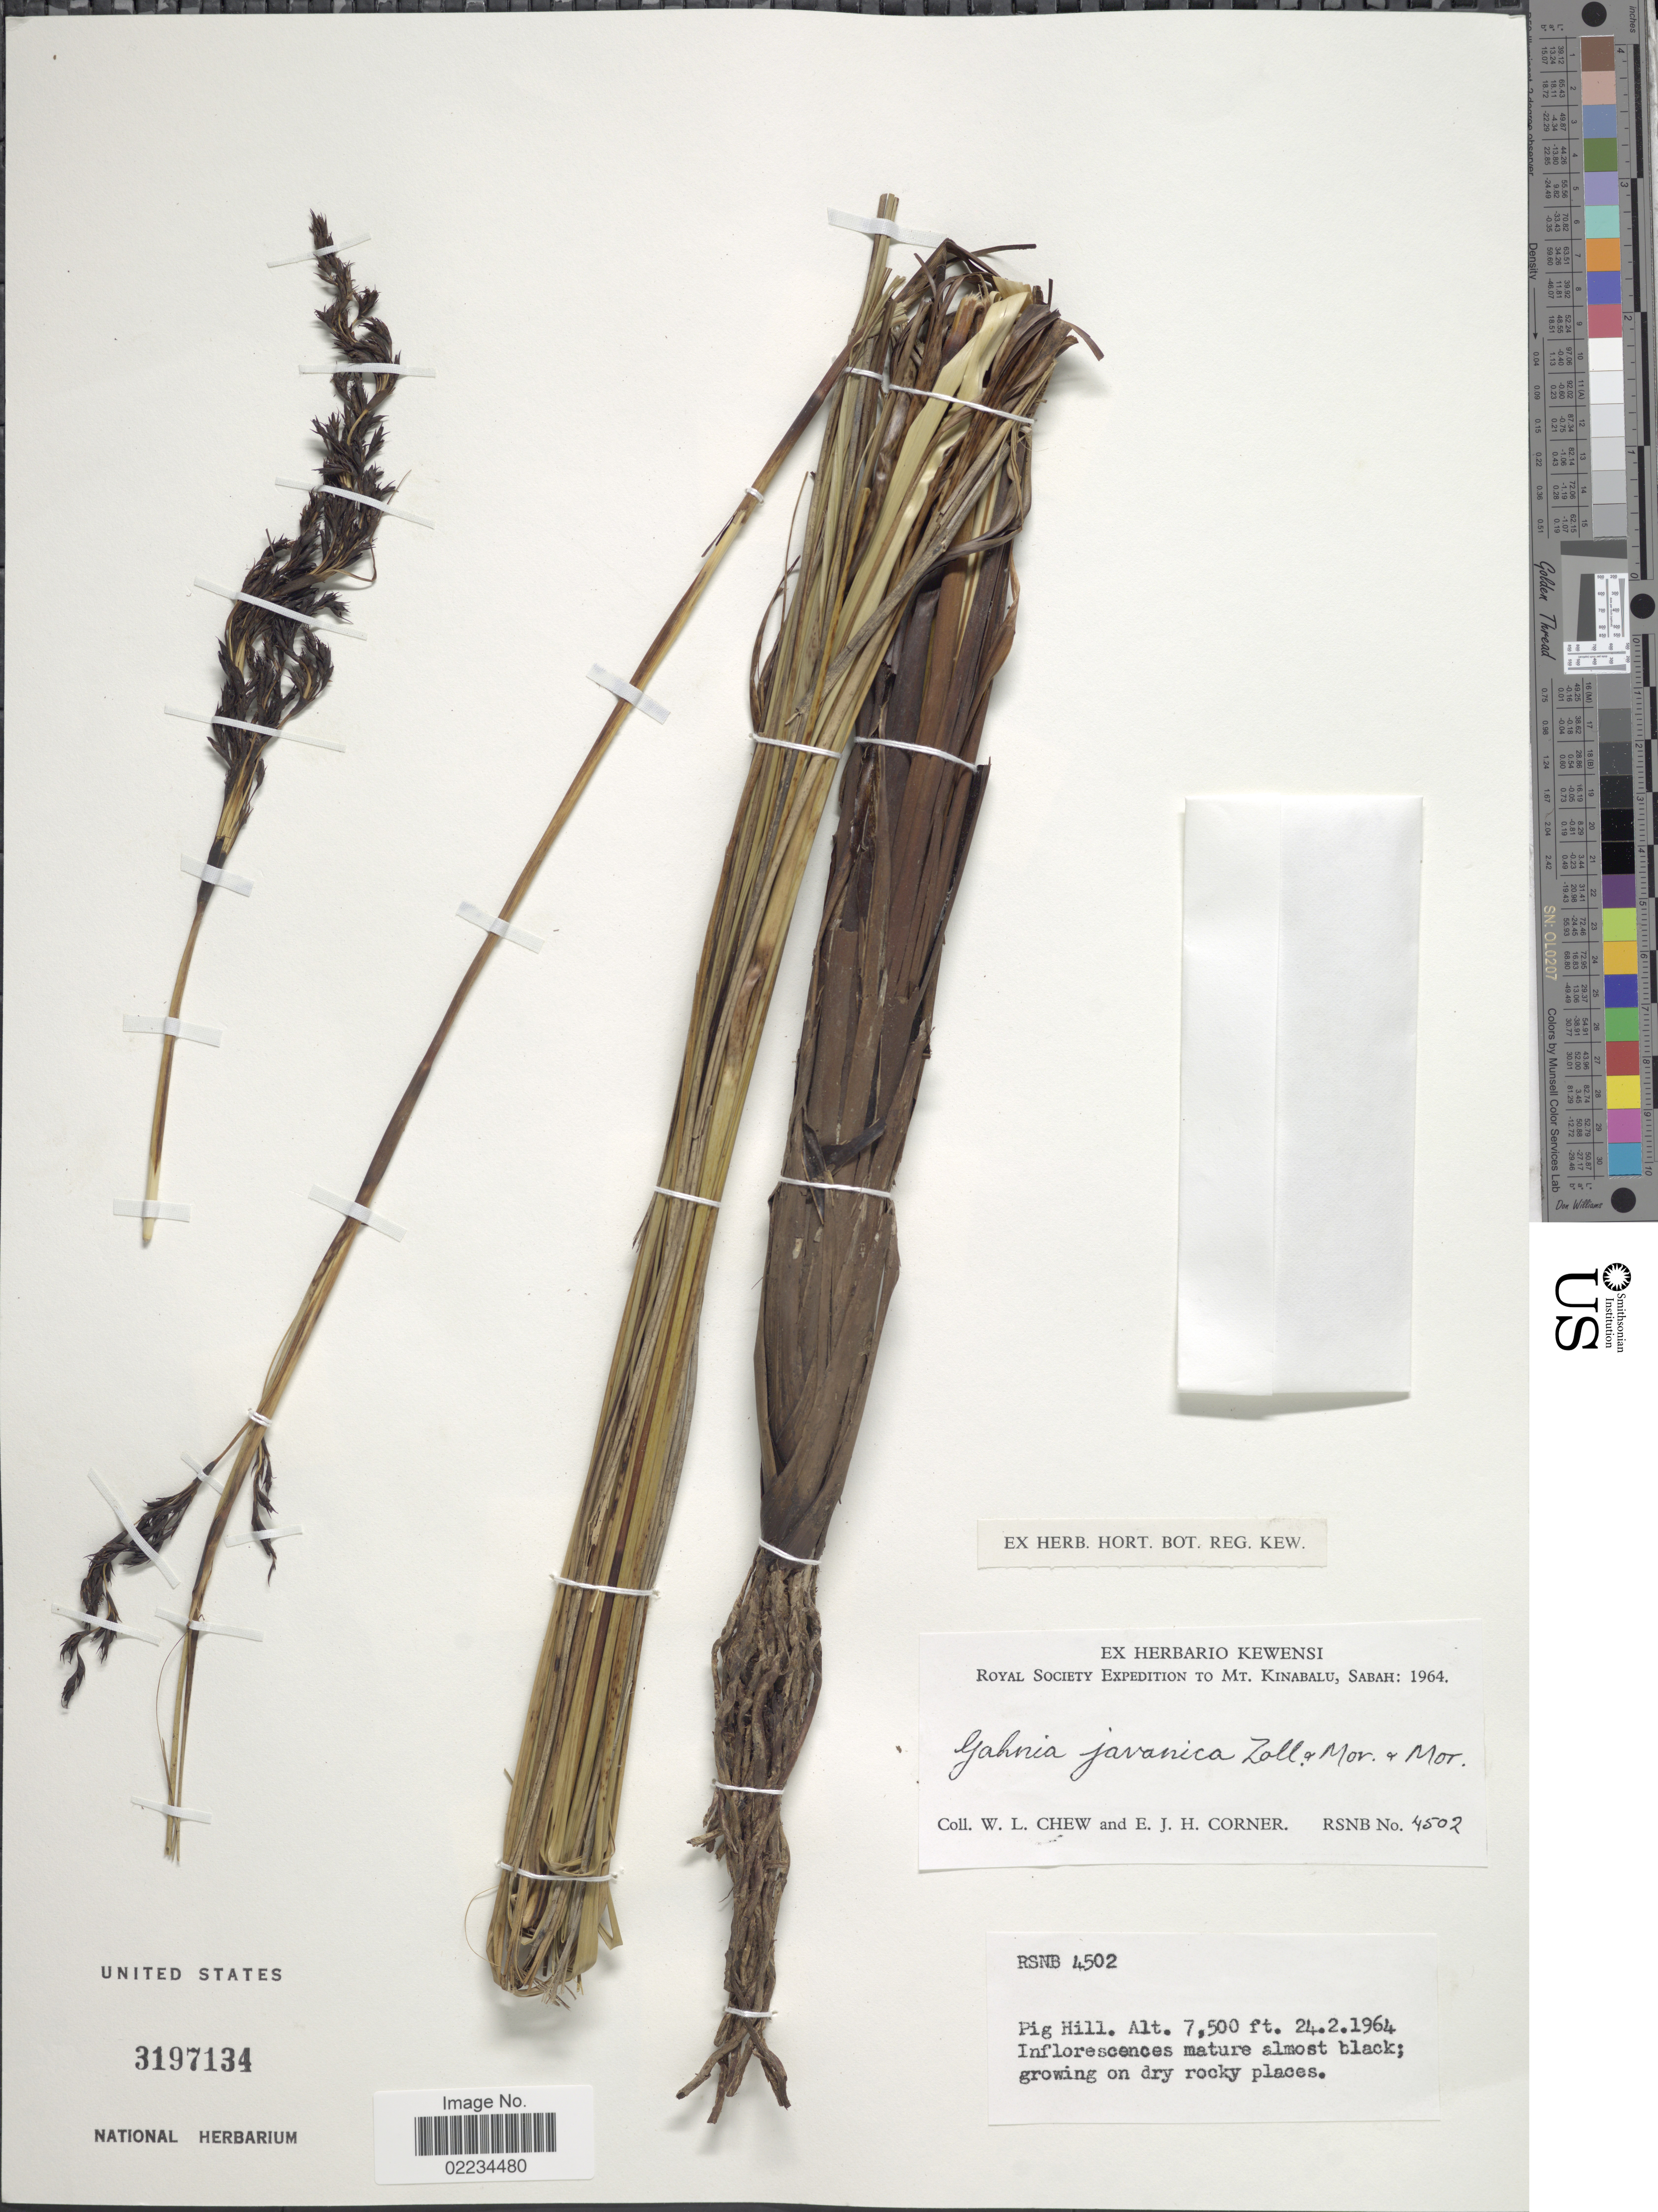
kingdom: Plantae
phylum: Tracheophyta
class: Liliopsida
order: Poales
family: Cyperaceae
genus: Gahnia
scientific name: Gahnia javanica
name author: Moritzi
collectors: W. Chew & E. Corner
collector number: RSNB 4502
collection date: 1964-02-24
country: Malaysia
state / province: Sabah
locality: Mt Kinabalu, Pig Hill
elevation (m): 2286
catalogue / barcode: US 3197134